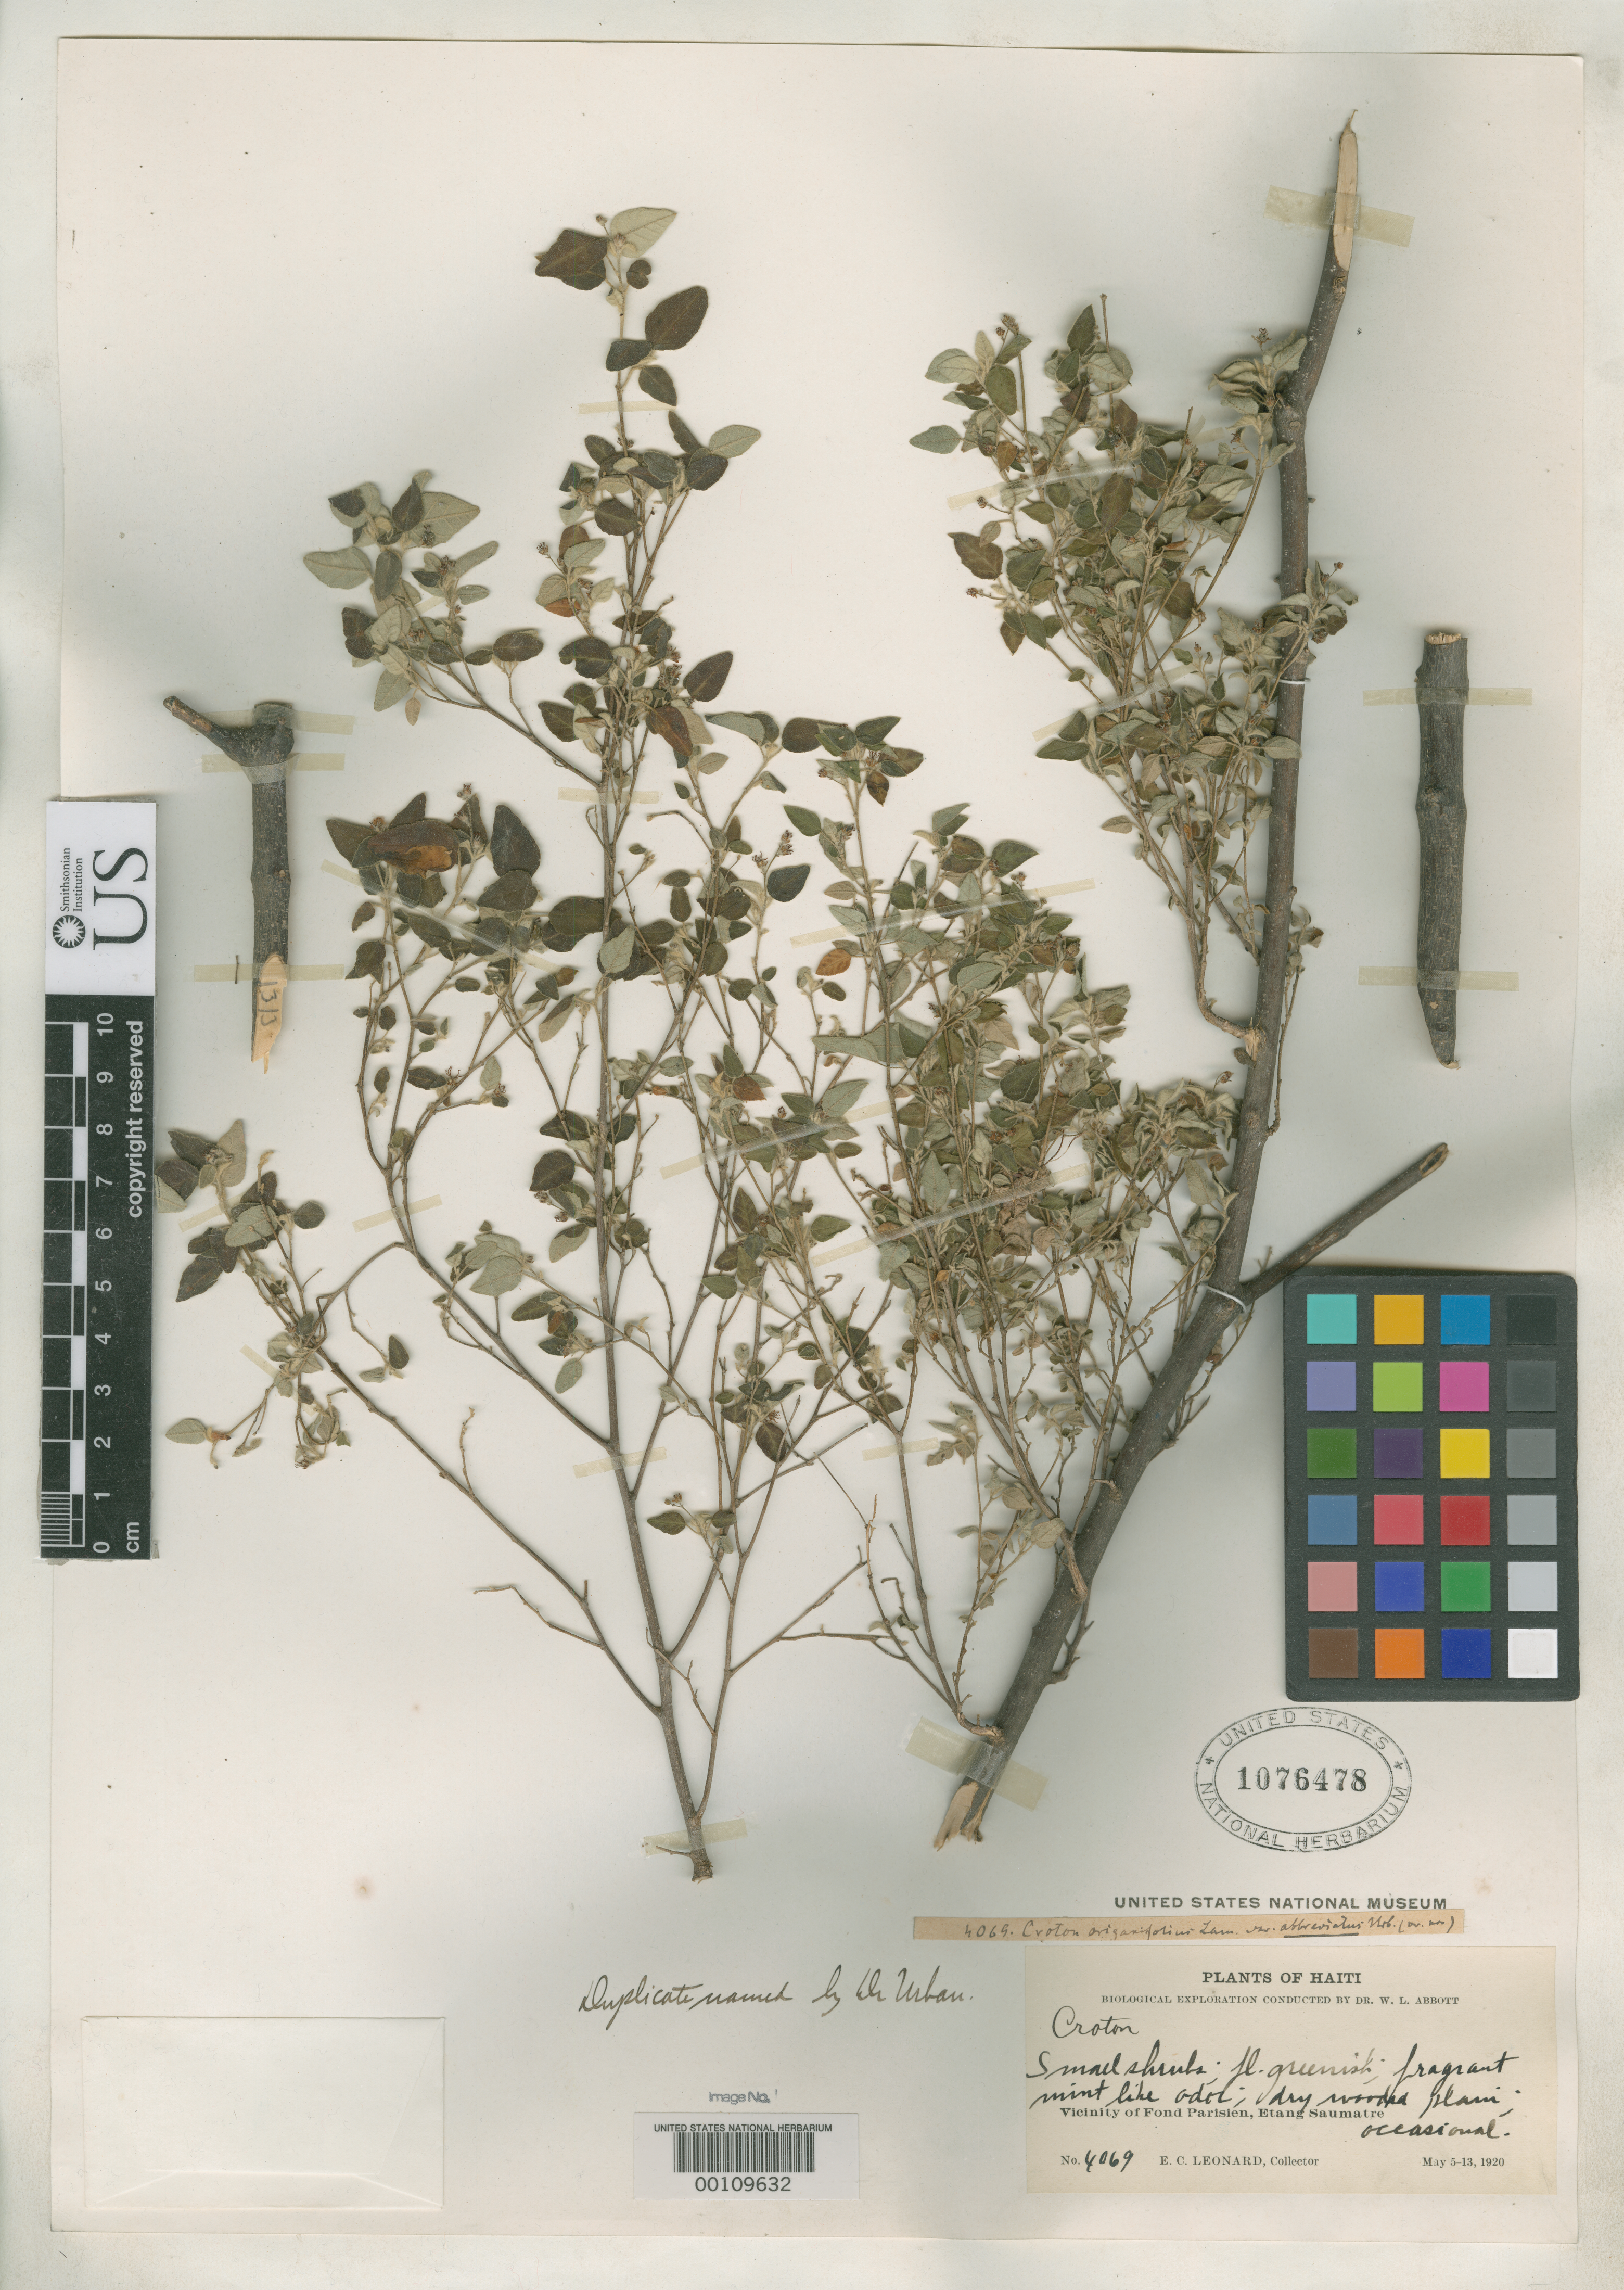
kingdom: Plantae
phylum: Tracheophyta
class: Magnoliopsida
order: Malpighiales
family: Euphorbiaceae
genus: Croton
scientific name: Croton origanifolius var. abbreviatus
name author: Urb.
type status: Isotype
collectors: E. C. Leonard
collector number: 4069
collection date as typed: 05 May 1920 to 13 May 1920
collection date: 1920-05-05/1920-05-13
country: Haiti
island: Hispaniola Island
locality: Saumatre in Fond Parisieu.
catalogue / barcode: US 1076478